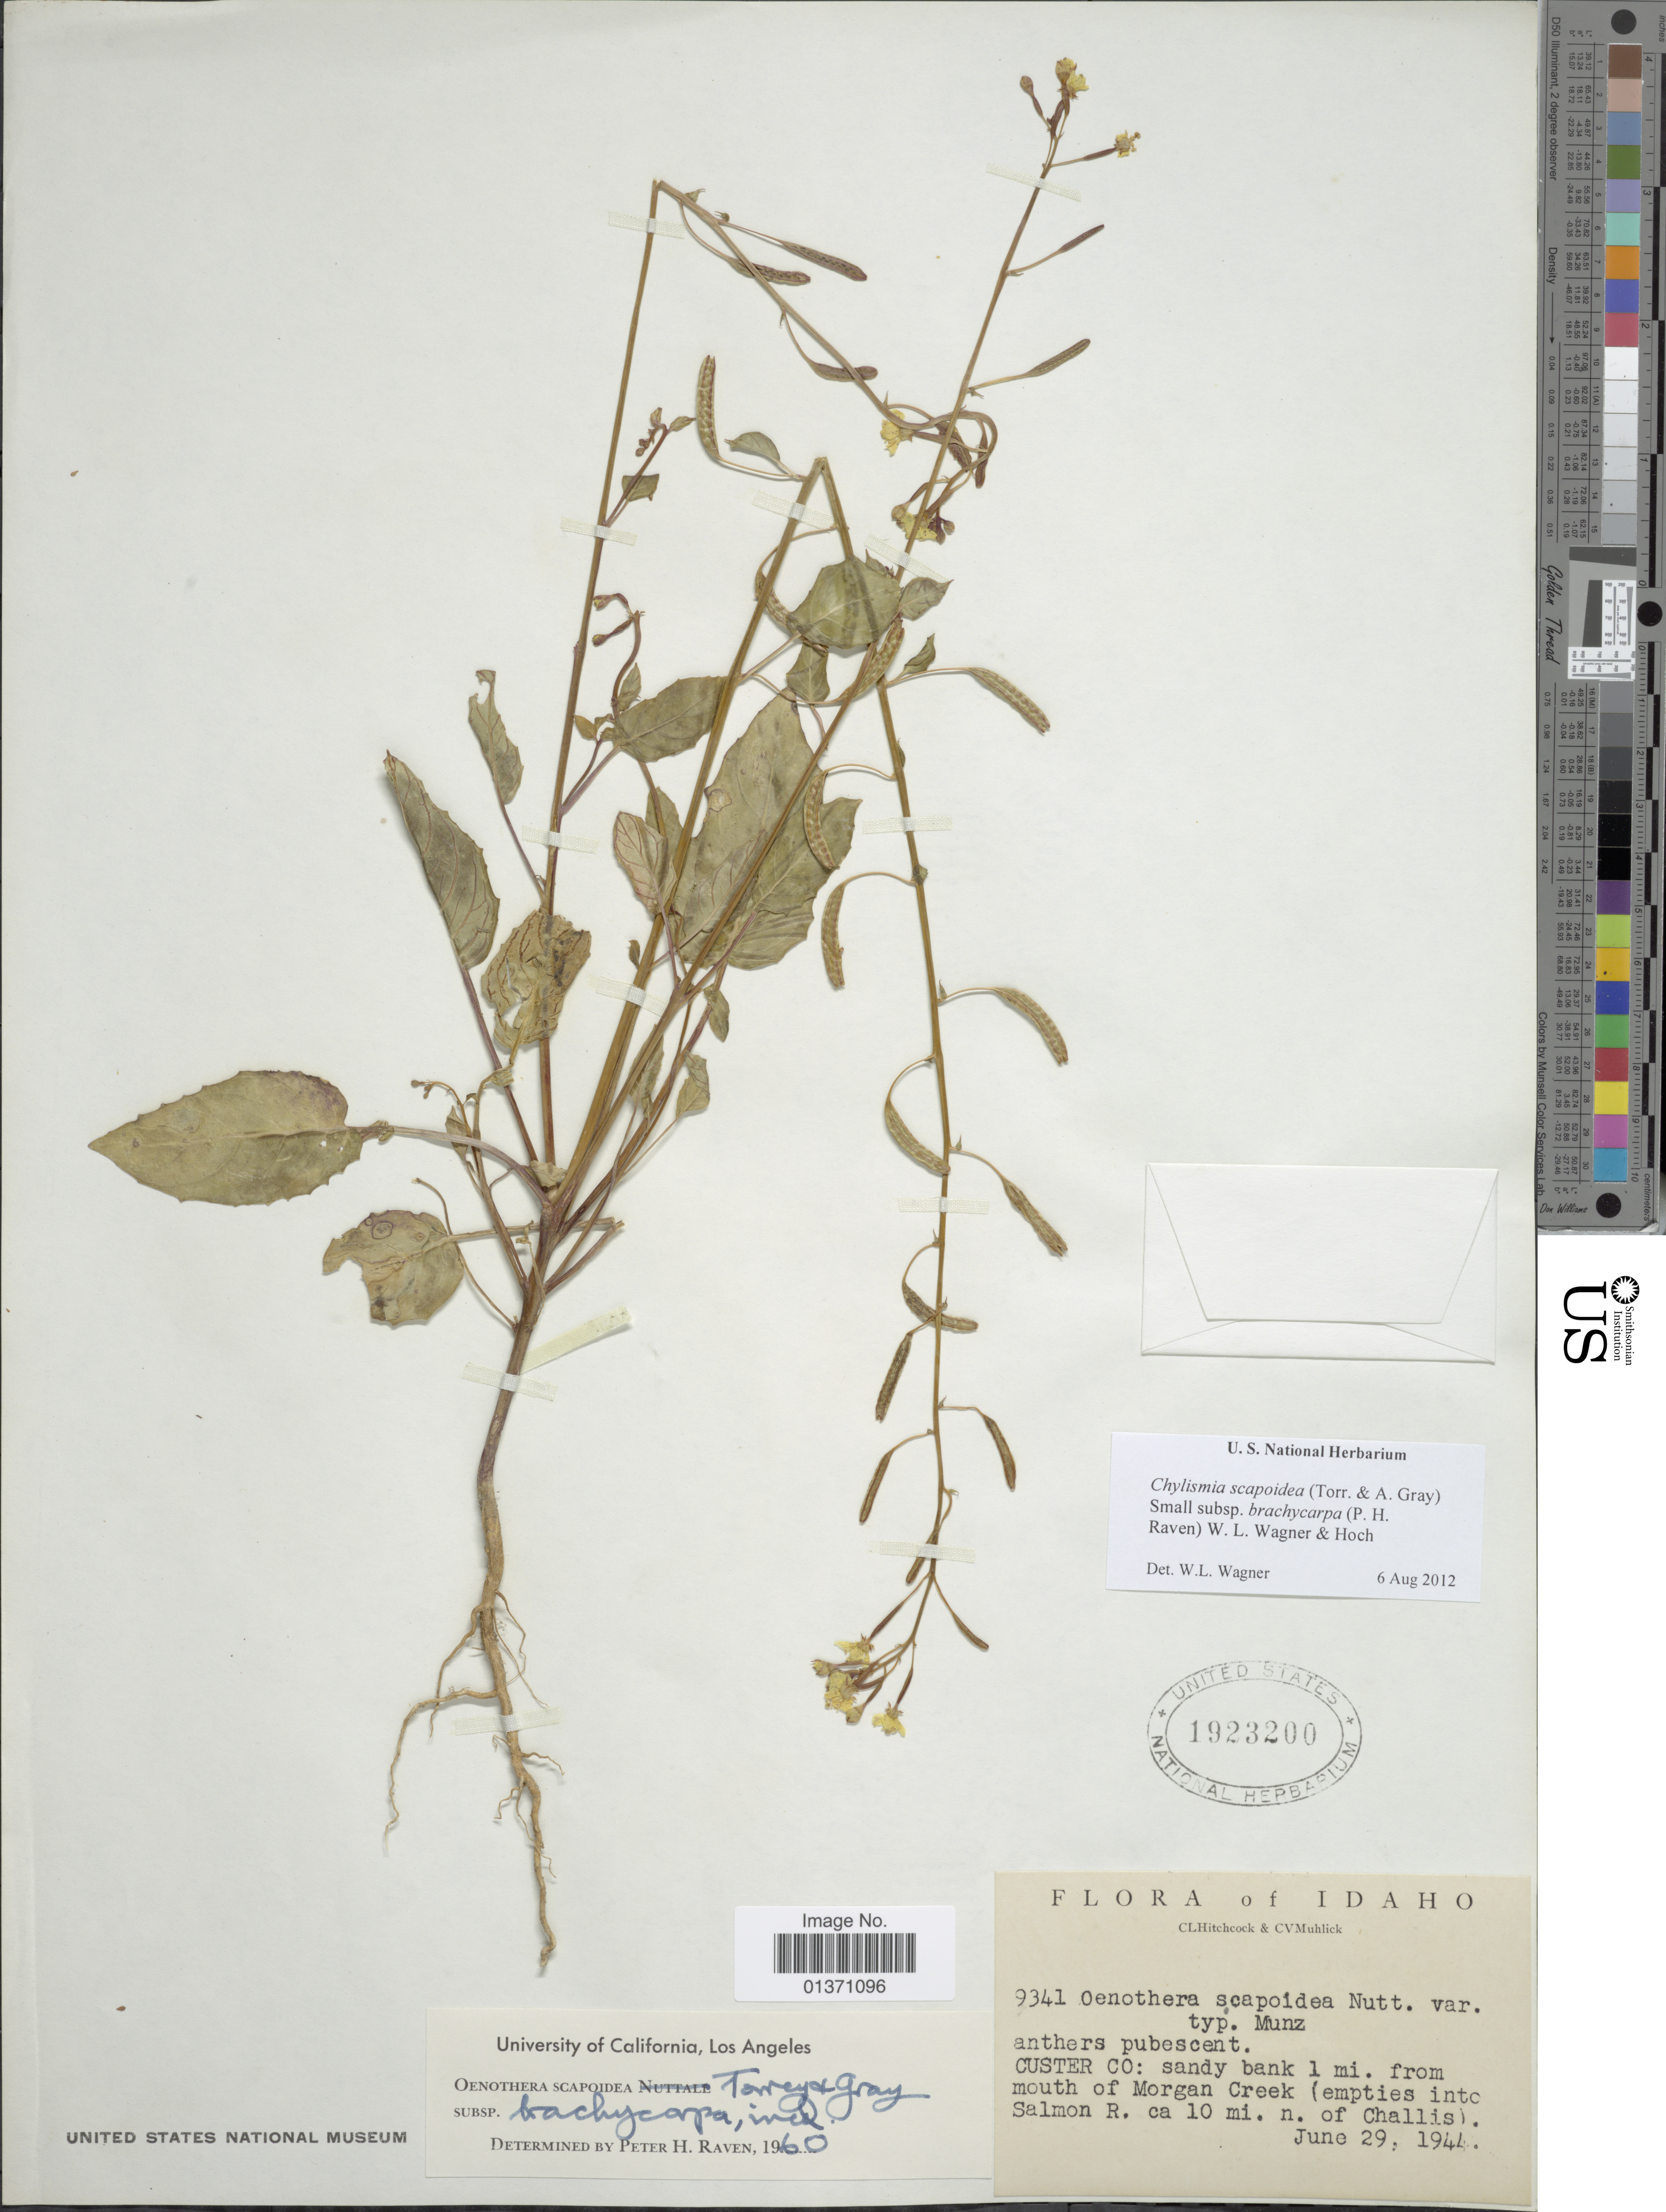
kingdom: Plantae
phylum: Tracheophyta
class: Magnoliopsida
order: Myrtales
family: Onagraceae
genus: Chylismia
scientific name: Chylismia scapoidea subsp. brachycarpa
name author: (P.H. Raven) W.L. Wagner & Hoch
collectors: C. L. Hitchcock & C. V. Muhlick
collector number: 9341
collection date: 1944-06-29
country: United States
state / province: Idaho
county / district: Custer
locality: sandy bank 1 mi. from mouth of Morgan Creek (empties into Salmon R. ca 10 mi. n. of Challis)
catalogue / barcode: US 1923200